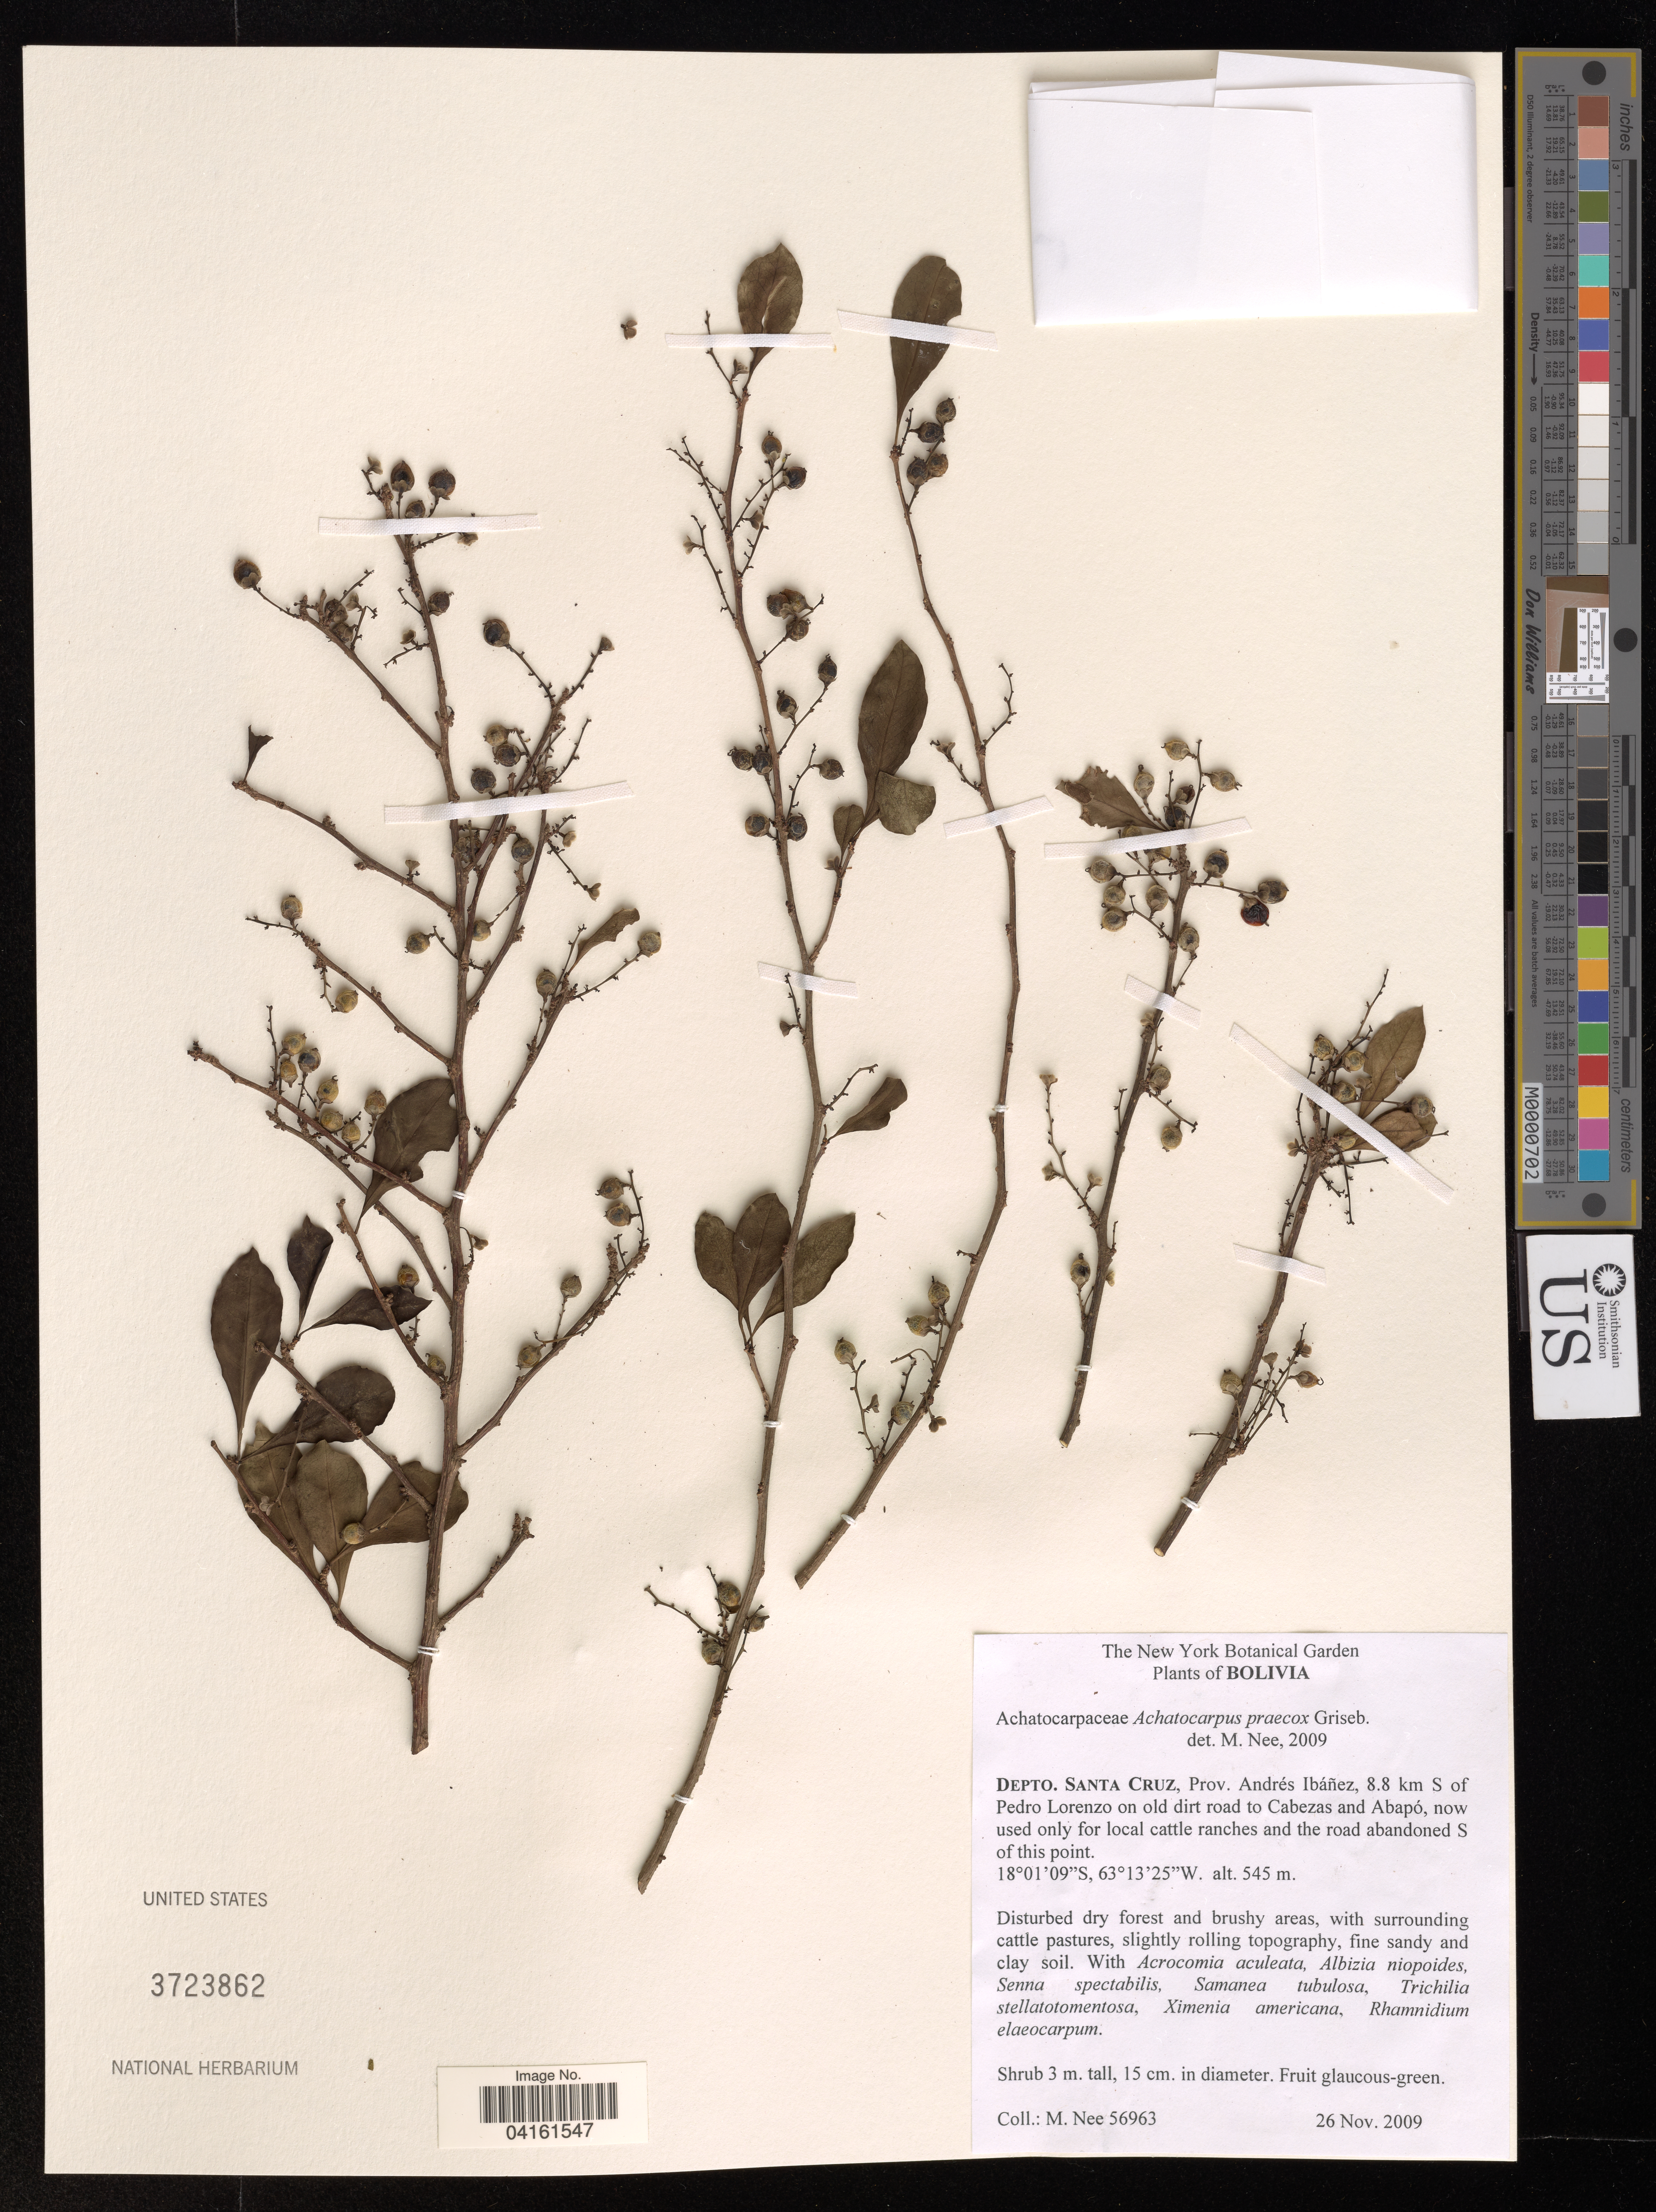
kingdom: Plantae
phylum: Tracheophyta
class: Magnoliopsida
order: Caryophyllales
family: Achatocarpaceae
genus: Achatocarpus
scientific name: Achatocarpus praecox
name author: Griseb.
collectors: M. Nee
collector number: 56963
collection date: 2009-11-26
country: Bolivia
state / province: Santa Cruz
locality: Prov. Andrés Ibáñez, 8.8 km S of Pedro Lorenzo on old dirt road to Cabezas and Abapó, now used only for local cattle ranches and the road abandoned S of this point.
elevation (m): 545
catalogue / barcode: US 3723862